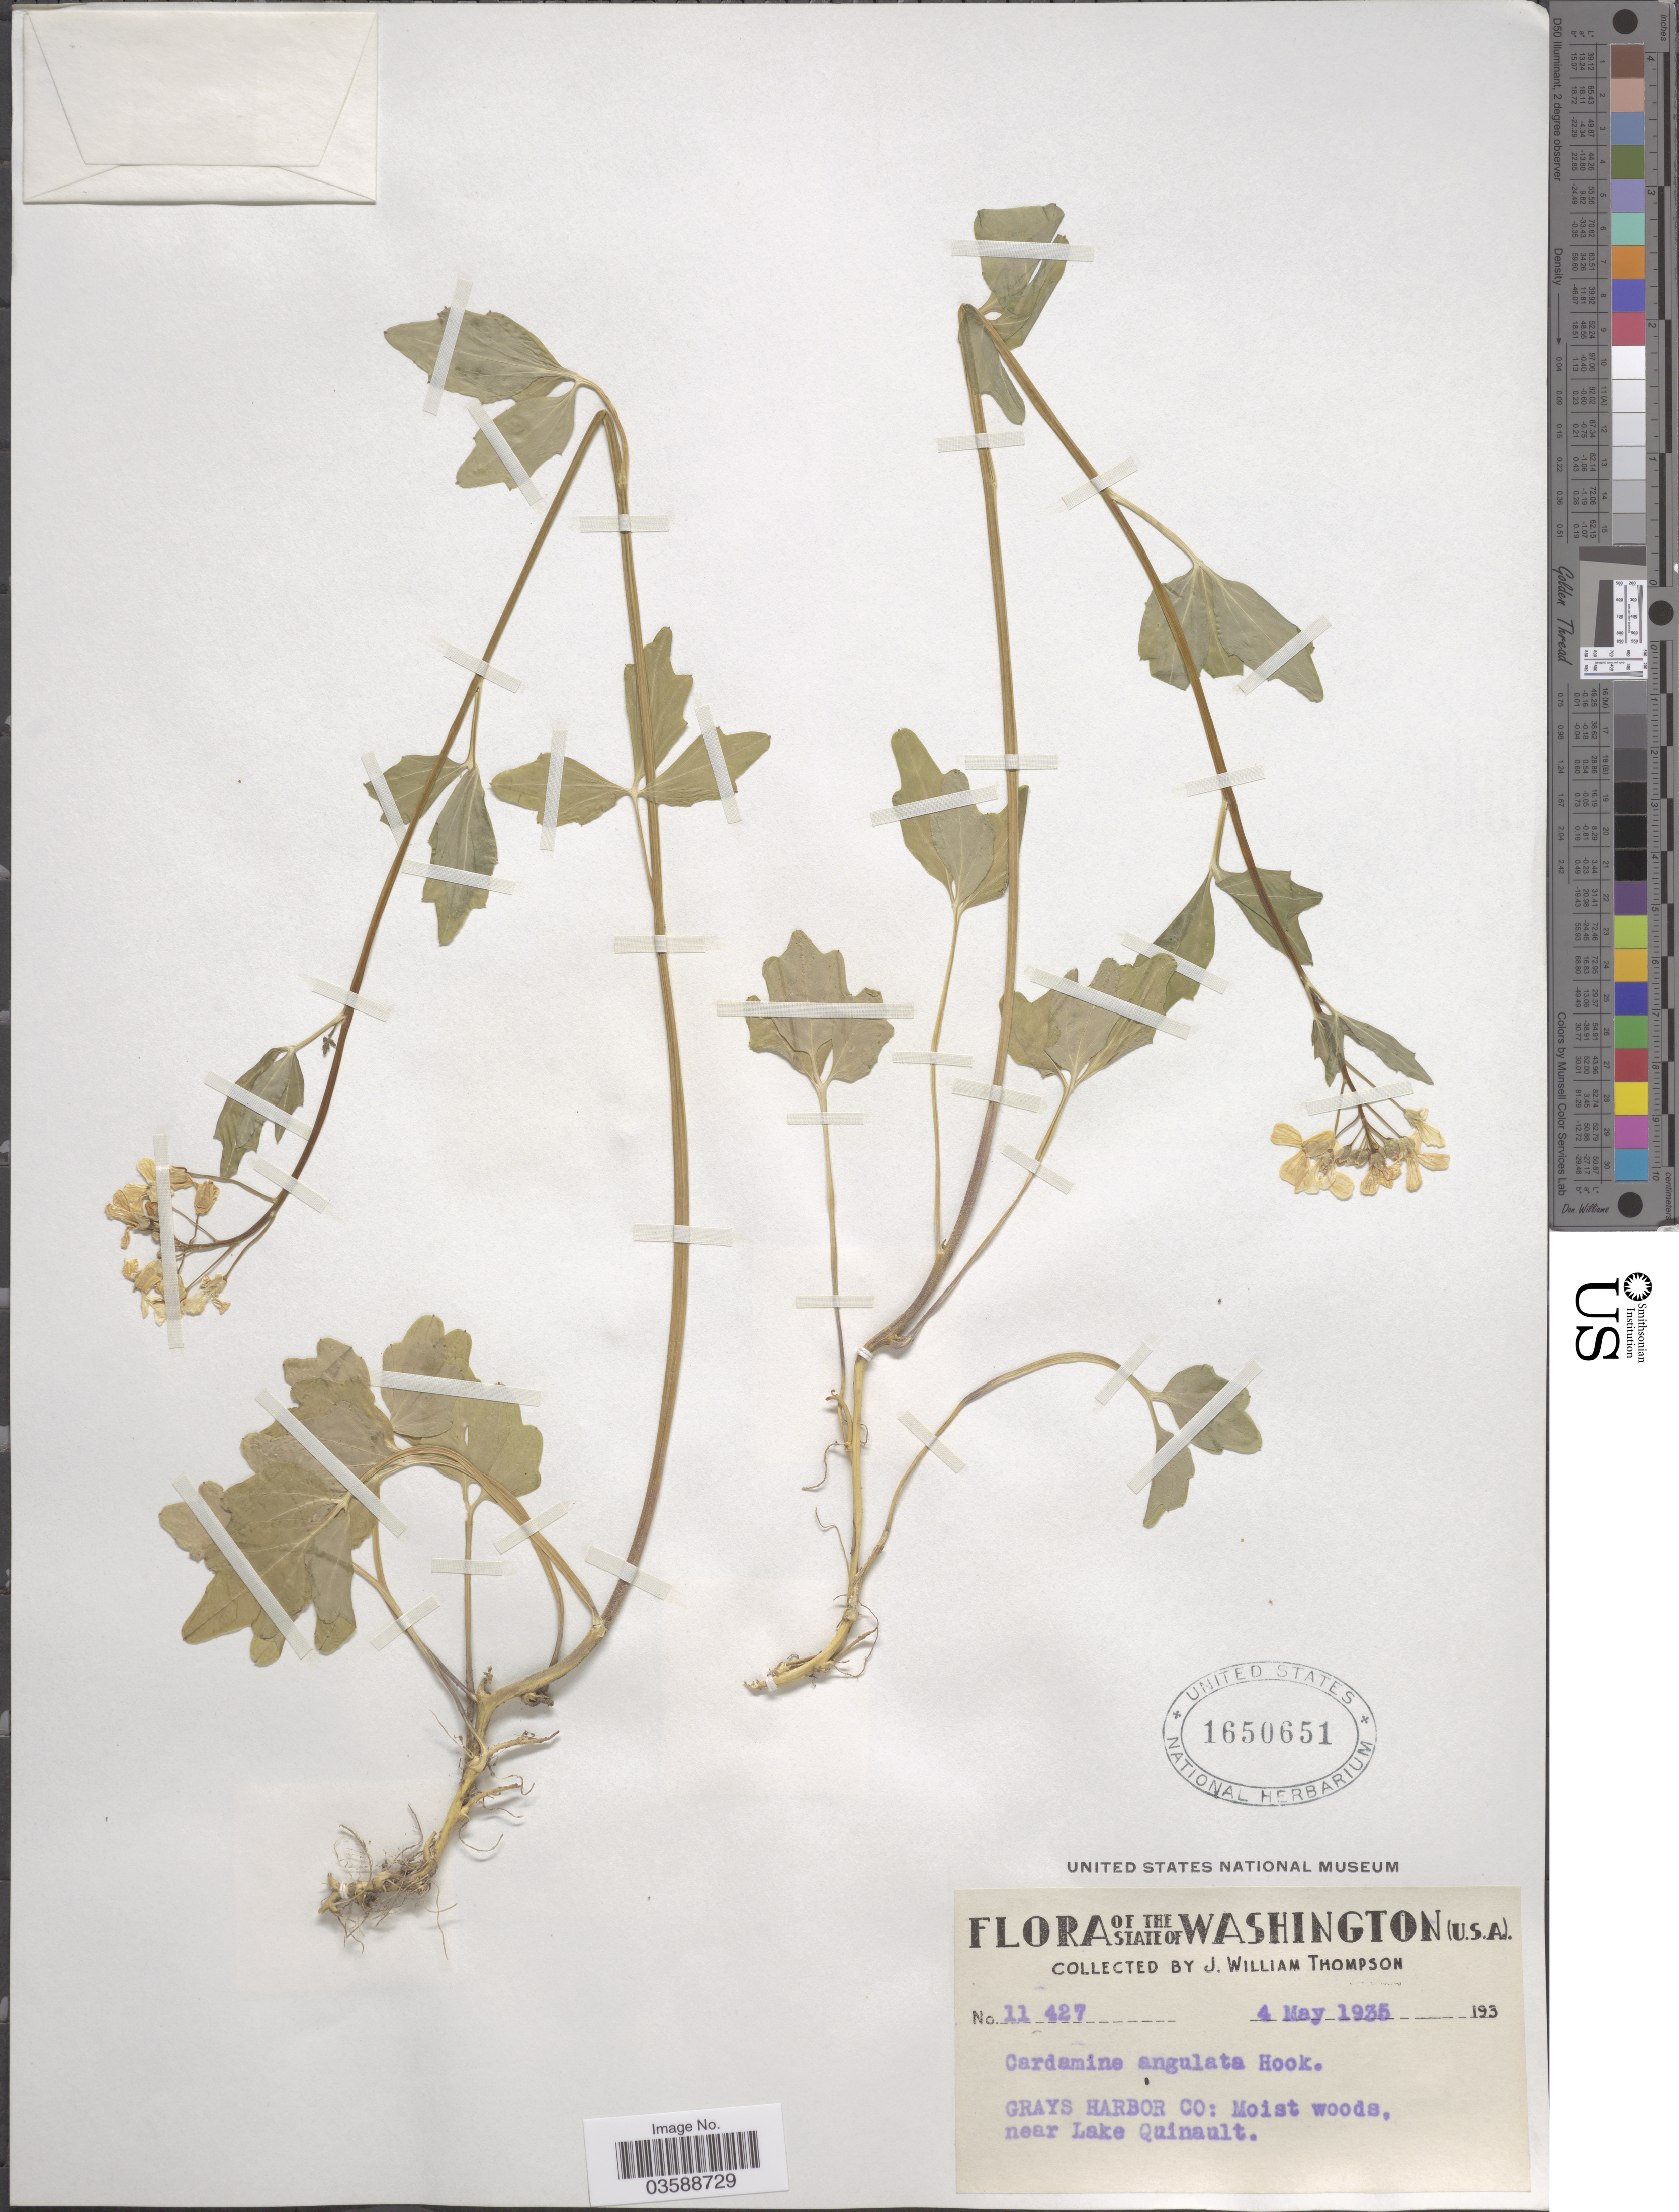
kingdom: Plantae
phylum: Tracheophyta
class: Magnoliopsida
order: Brassicales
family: Brassicaceae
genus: Cardamine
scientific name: Cardamine angulata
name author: Hook.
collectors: J. W. Thompson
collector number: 11427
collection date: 1935-05-04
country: United States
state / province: Washington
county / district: Grays Harbor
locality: Grays Harbor Co: Moist woods, near Lake Quinault.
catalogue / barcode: US 1650651